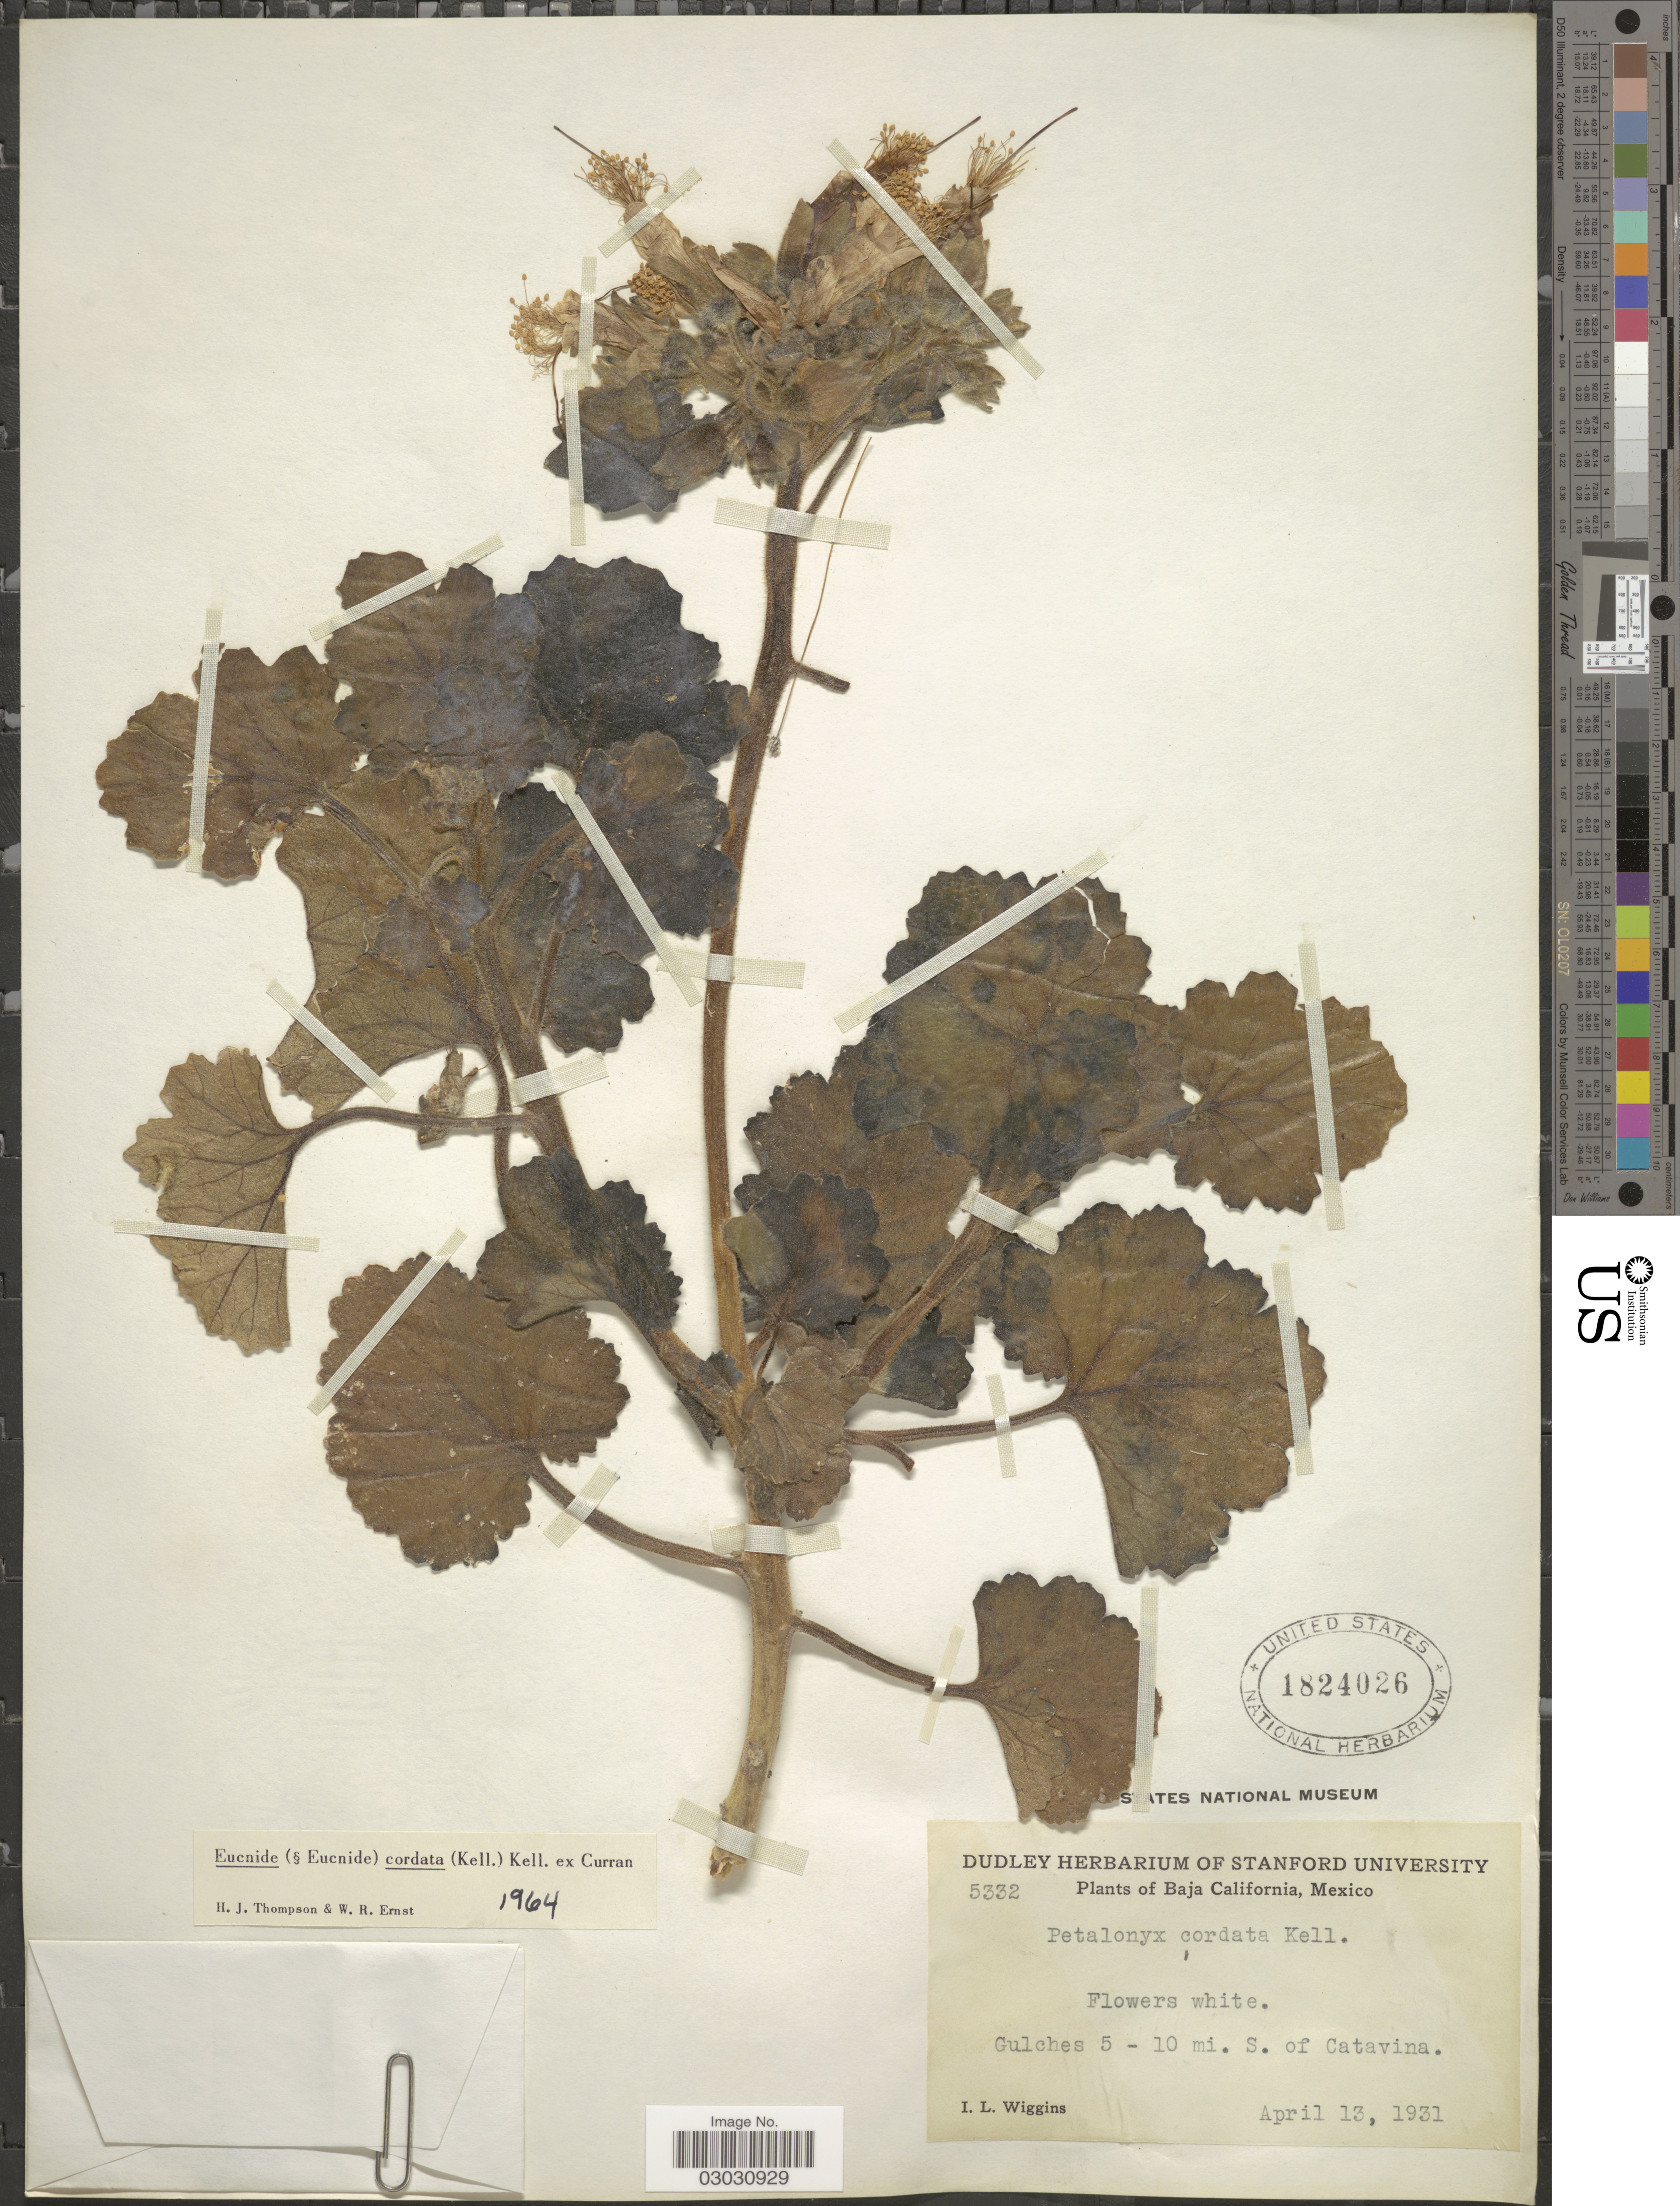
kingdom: Plantae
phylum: Tracheophyta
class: Magnoliopsida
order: Cornales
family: Loasaceae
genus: Eucnide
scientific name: Eucnide cordata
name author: (Kell.) Kellogg ex Curran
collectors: I. L. Wiggins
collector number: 5332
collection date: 1931-04-13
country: Mexico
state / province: Baja California Norte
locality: Gulches 5 - 10 mi. S. of Catavina.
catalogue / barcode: US 1824026